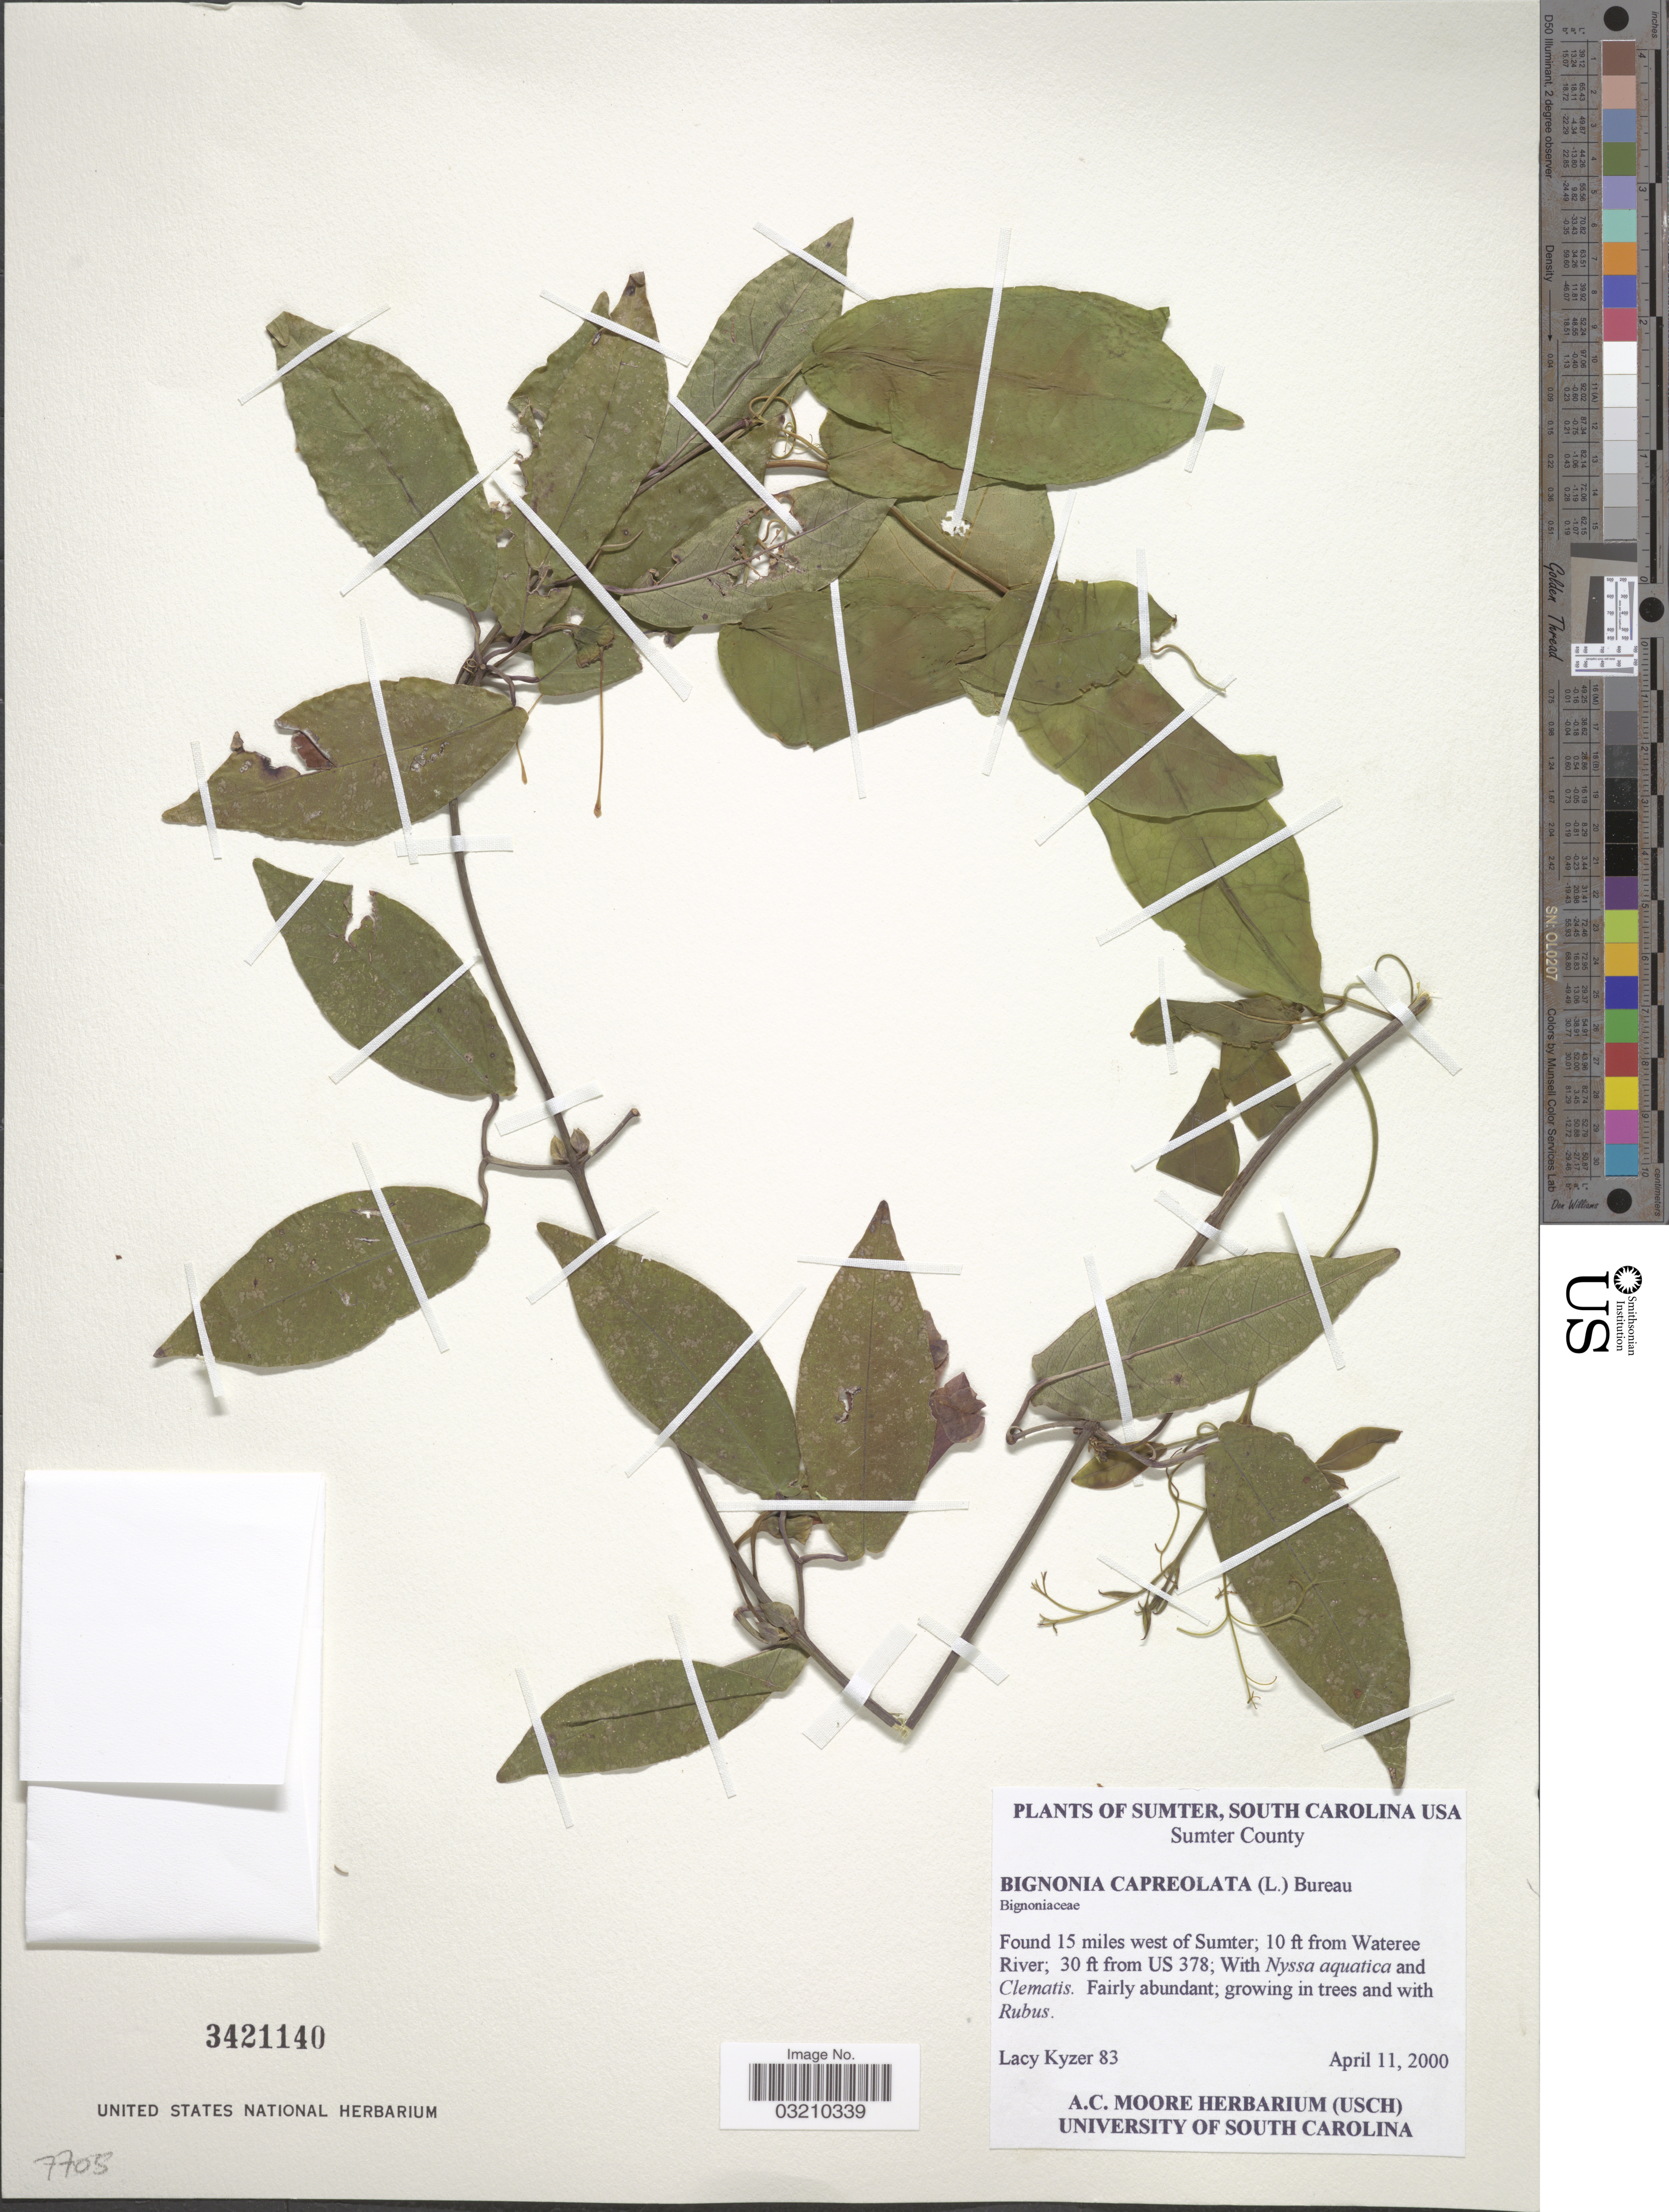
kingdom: Plantae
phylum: Tracheophyta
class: Magnoliopsida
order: Lamiales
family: Bignoniaceae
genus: Bignonia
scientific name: Bignonia capreolata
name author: L.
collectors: L. Kyzer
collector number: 83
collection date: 2000-04-11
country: United States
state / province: South Carolina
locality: Sumter. Sumter County. Found 15 miles west of Sumter; 10 ft from Wateree River; 30 ft from US 378.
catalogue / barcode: US 3421140